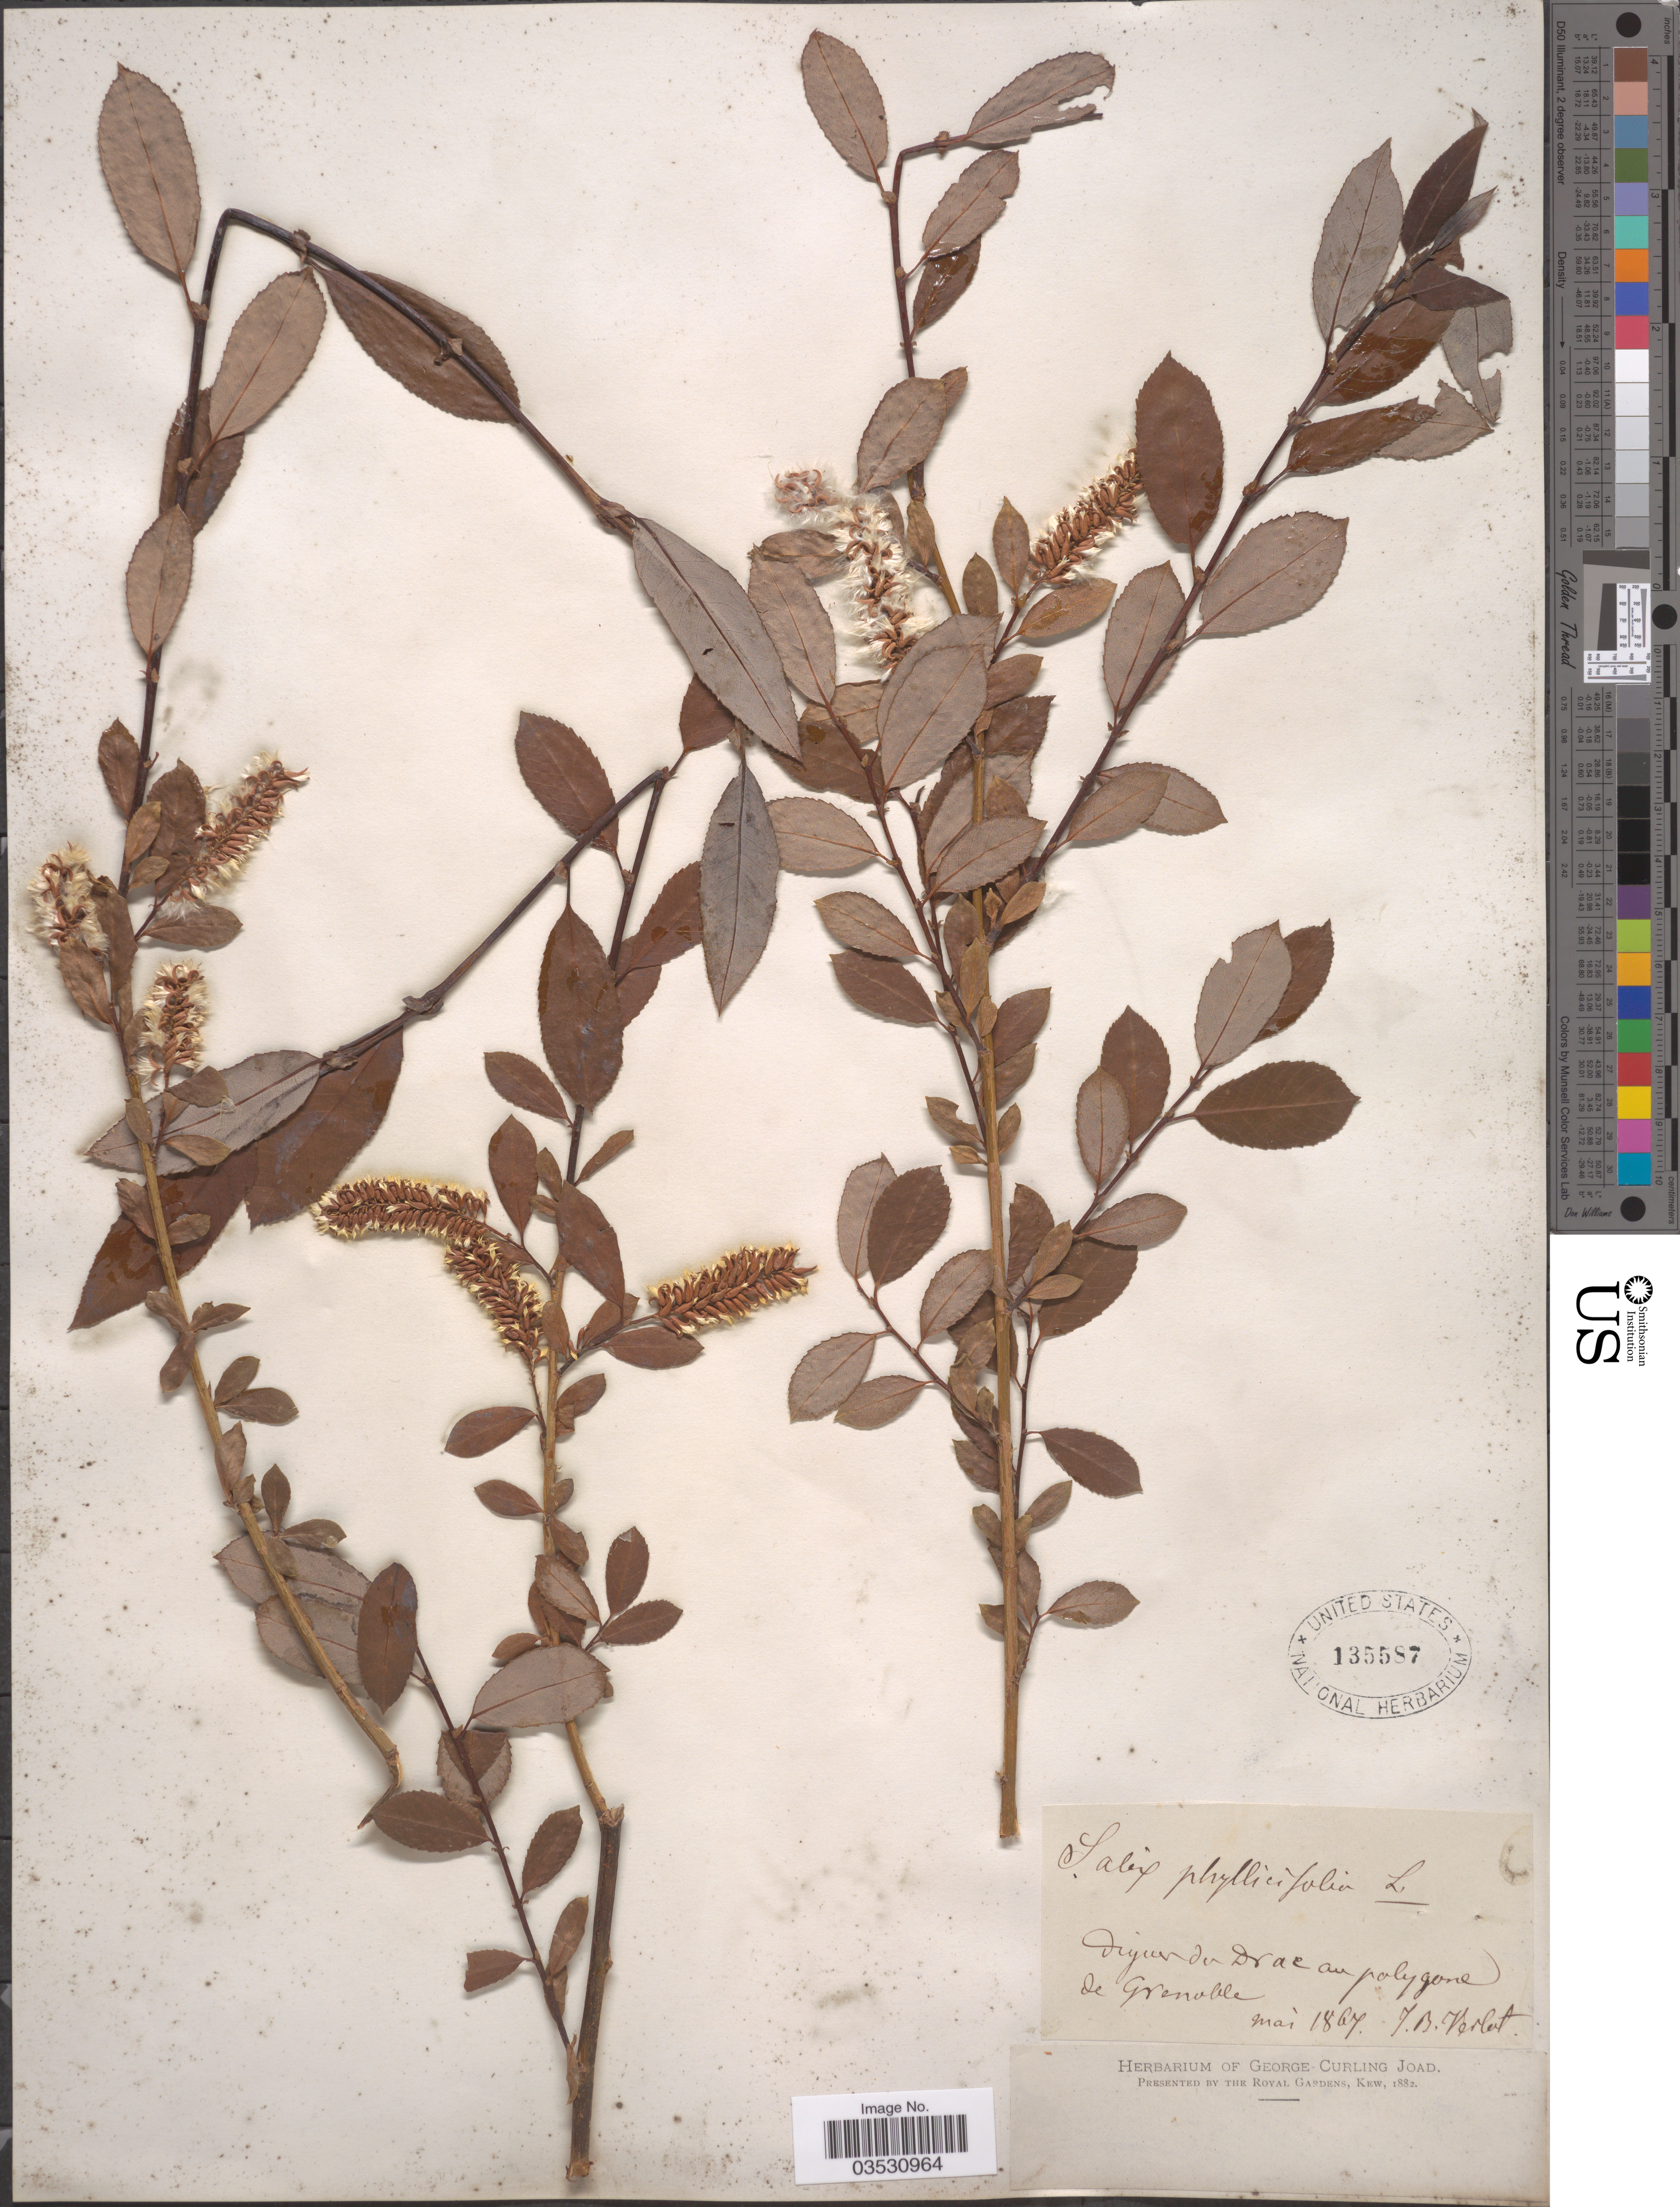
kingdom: Plantae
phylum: Tracheophyta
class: Magnoliopsida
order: Malpighiales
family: Salicaceae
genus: Salix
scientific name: Salix phylicifolia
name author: L.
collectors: J. B. Verlot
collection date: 1867-05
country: France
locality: Djurnder Du au polygone de Grenoble. [interpreted]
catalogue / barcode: US 135587